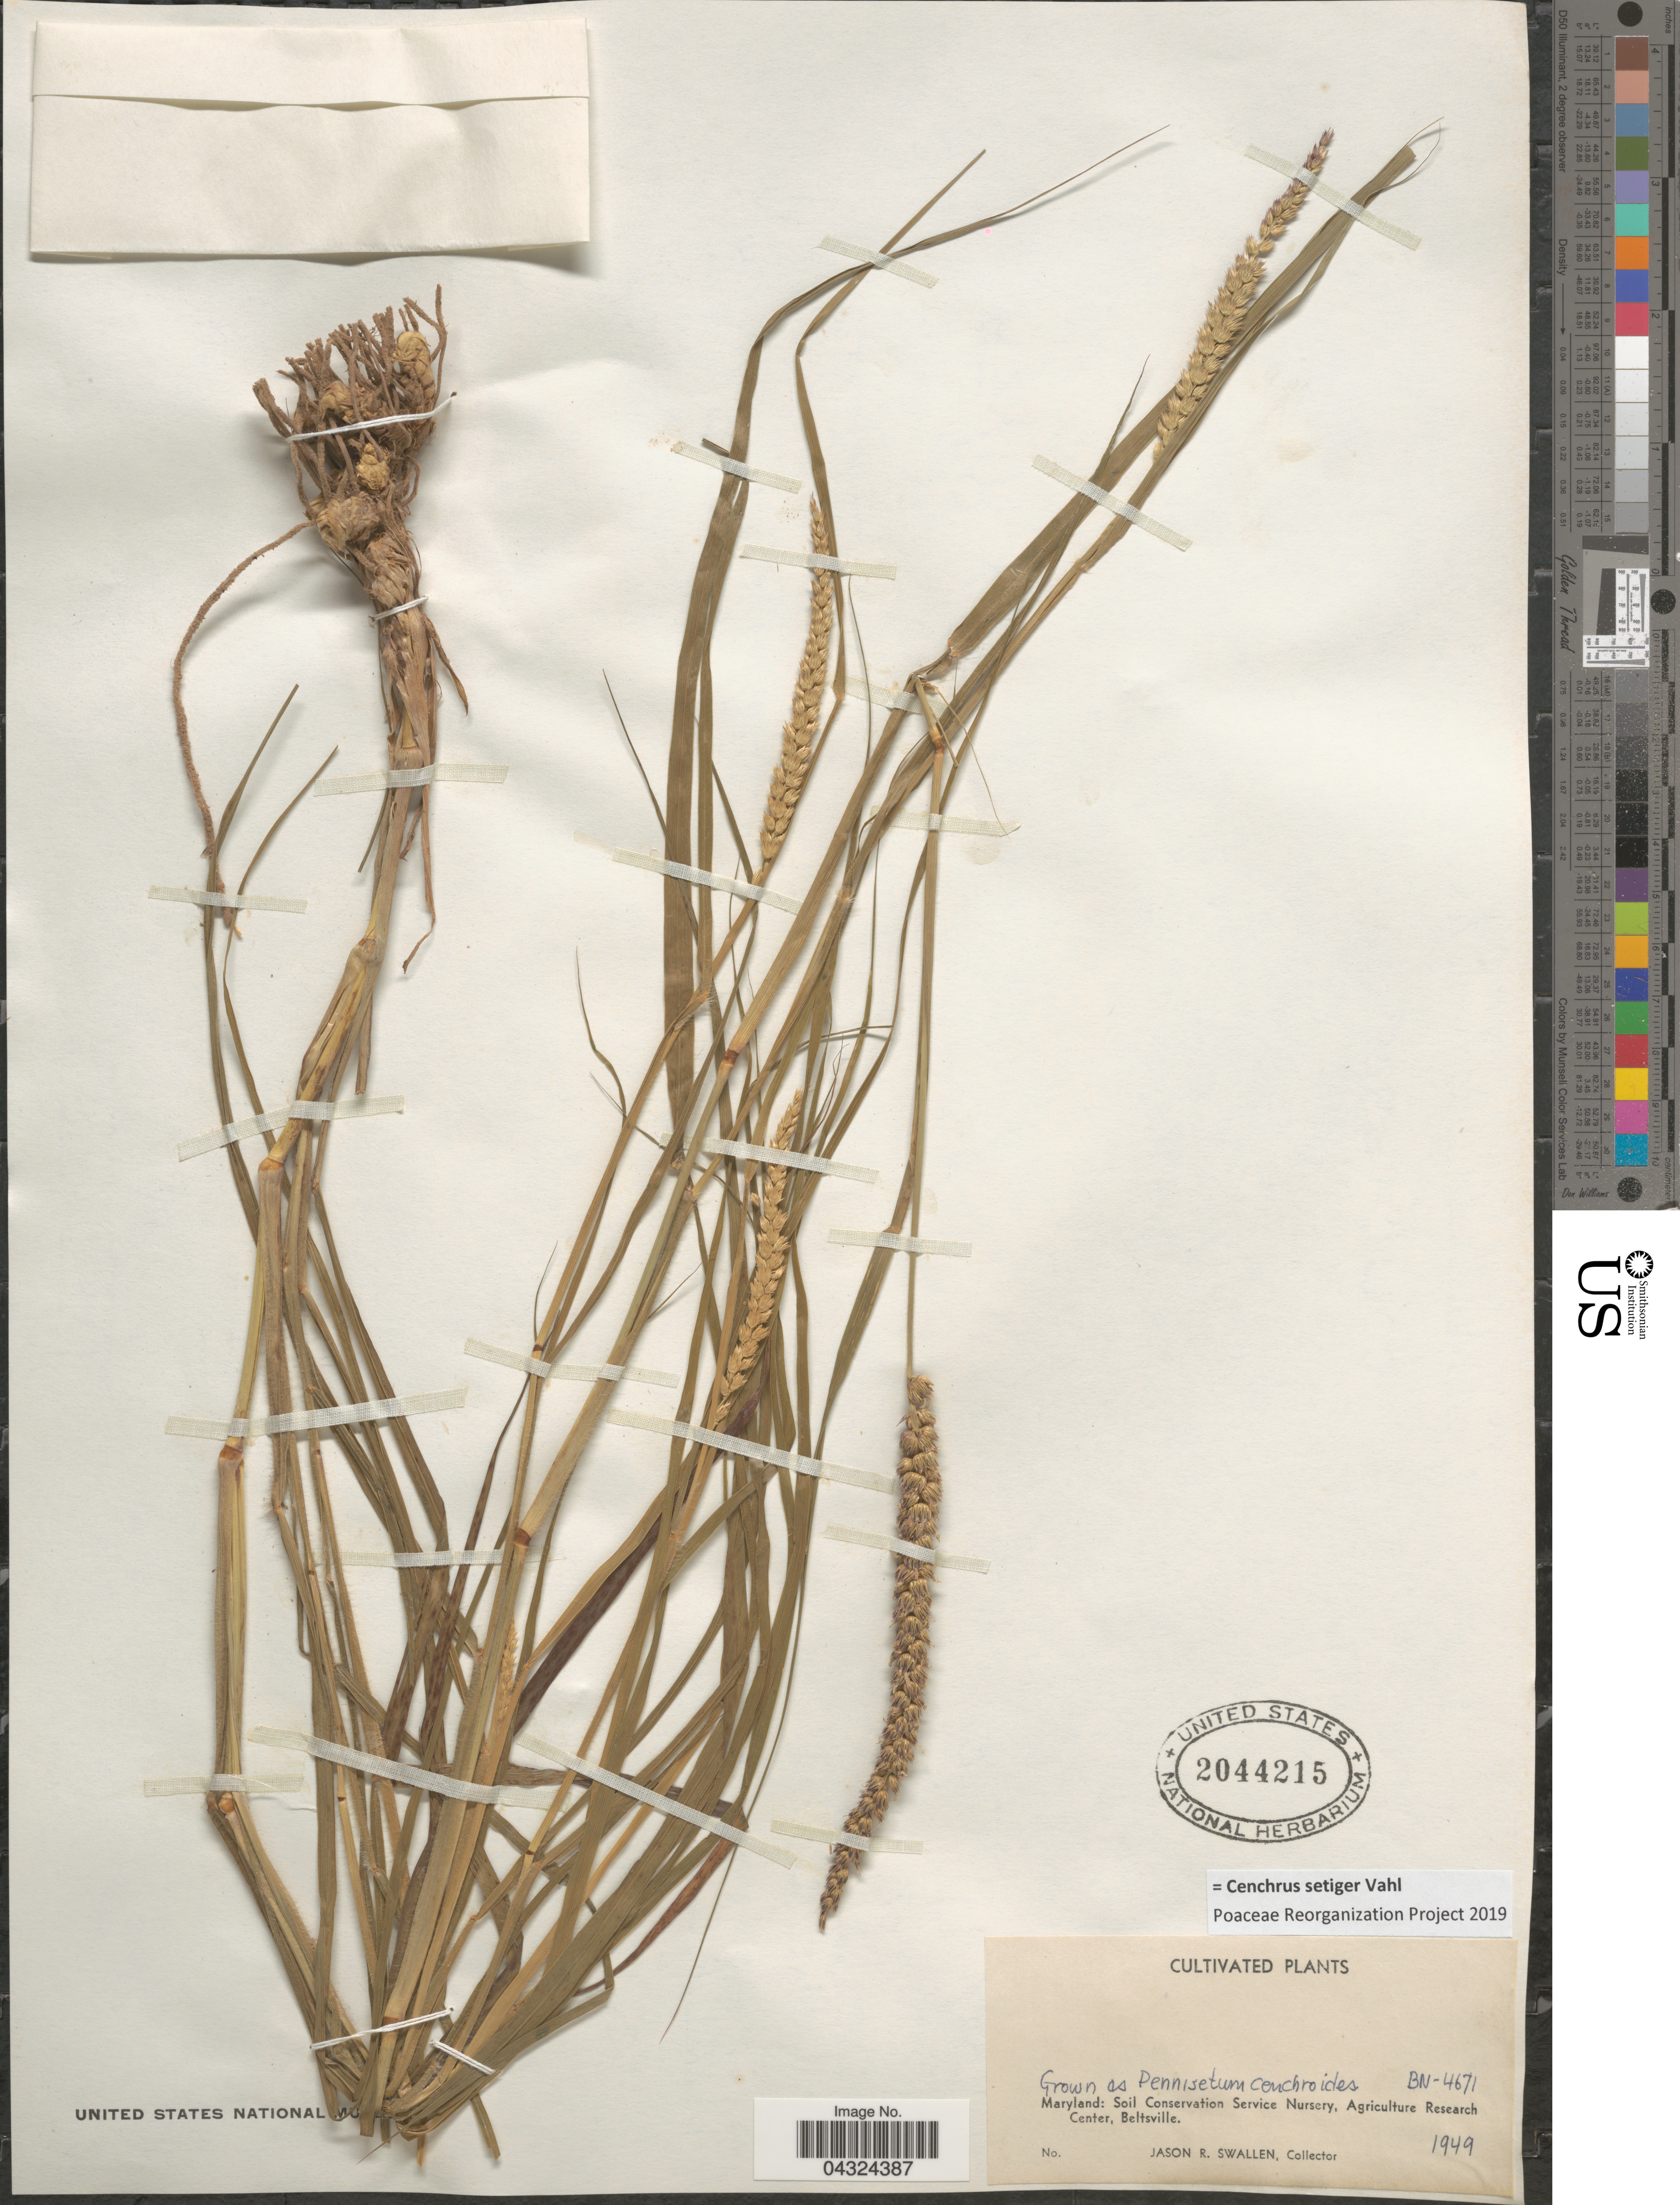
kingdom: Plantae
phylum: Tracheophyta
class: Liliopsida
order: Poales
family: Poaceae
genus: Cenchrus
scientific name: Cenchrus setiger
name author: Vahl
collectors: J. R. Swallen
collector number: BN-4671?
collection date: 1949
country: United States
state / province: Maryland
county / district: Prince George's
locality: Soil Conservation Service Nursery, Agriculture Research Center, Beltsville.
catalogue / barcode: US 2044215